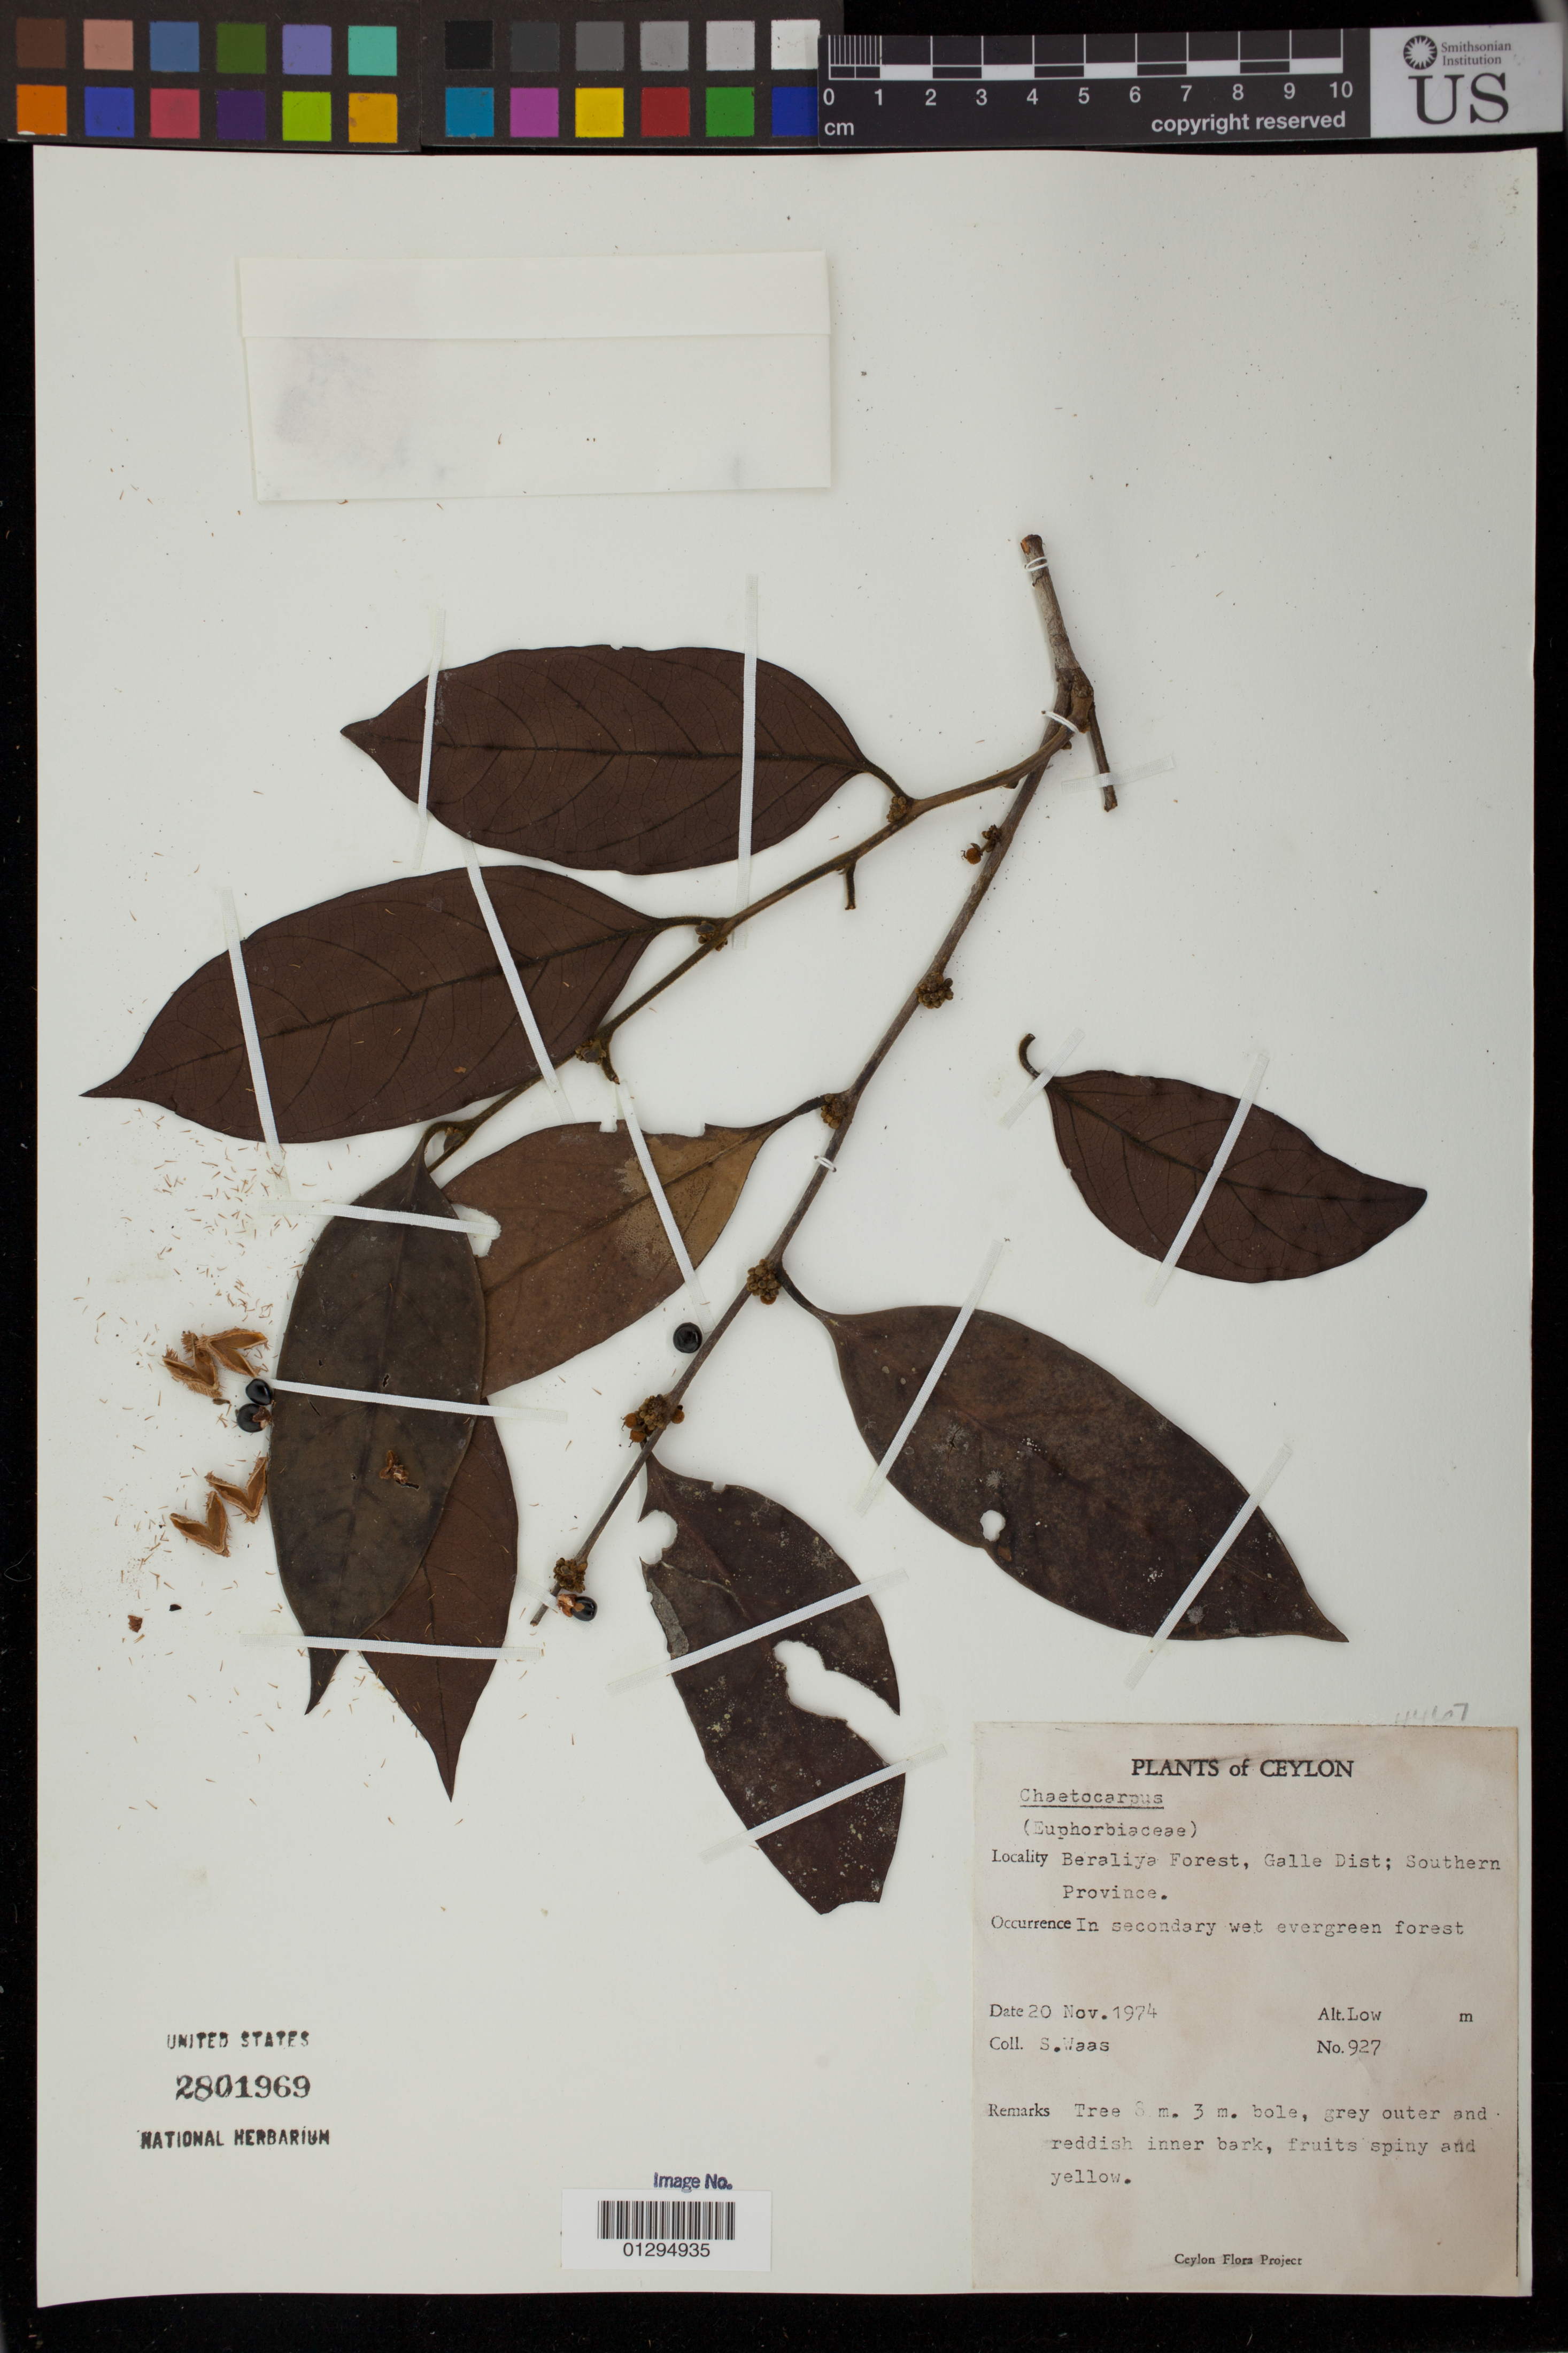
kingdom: Plantae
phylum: Tracheophyta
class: Magnoliopsida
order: Malpighiales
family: Peraceae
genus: Chaetocarpus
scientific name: Chaetocarpus sp.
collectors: S. Waas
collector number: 927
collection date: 1974-11-20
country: Sri Lanka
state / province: Southern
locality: Beraliya Forest, Galle District.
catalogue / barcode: US 2801969